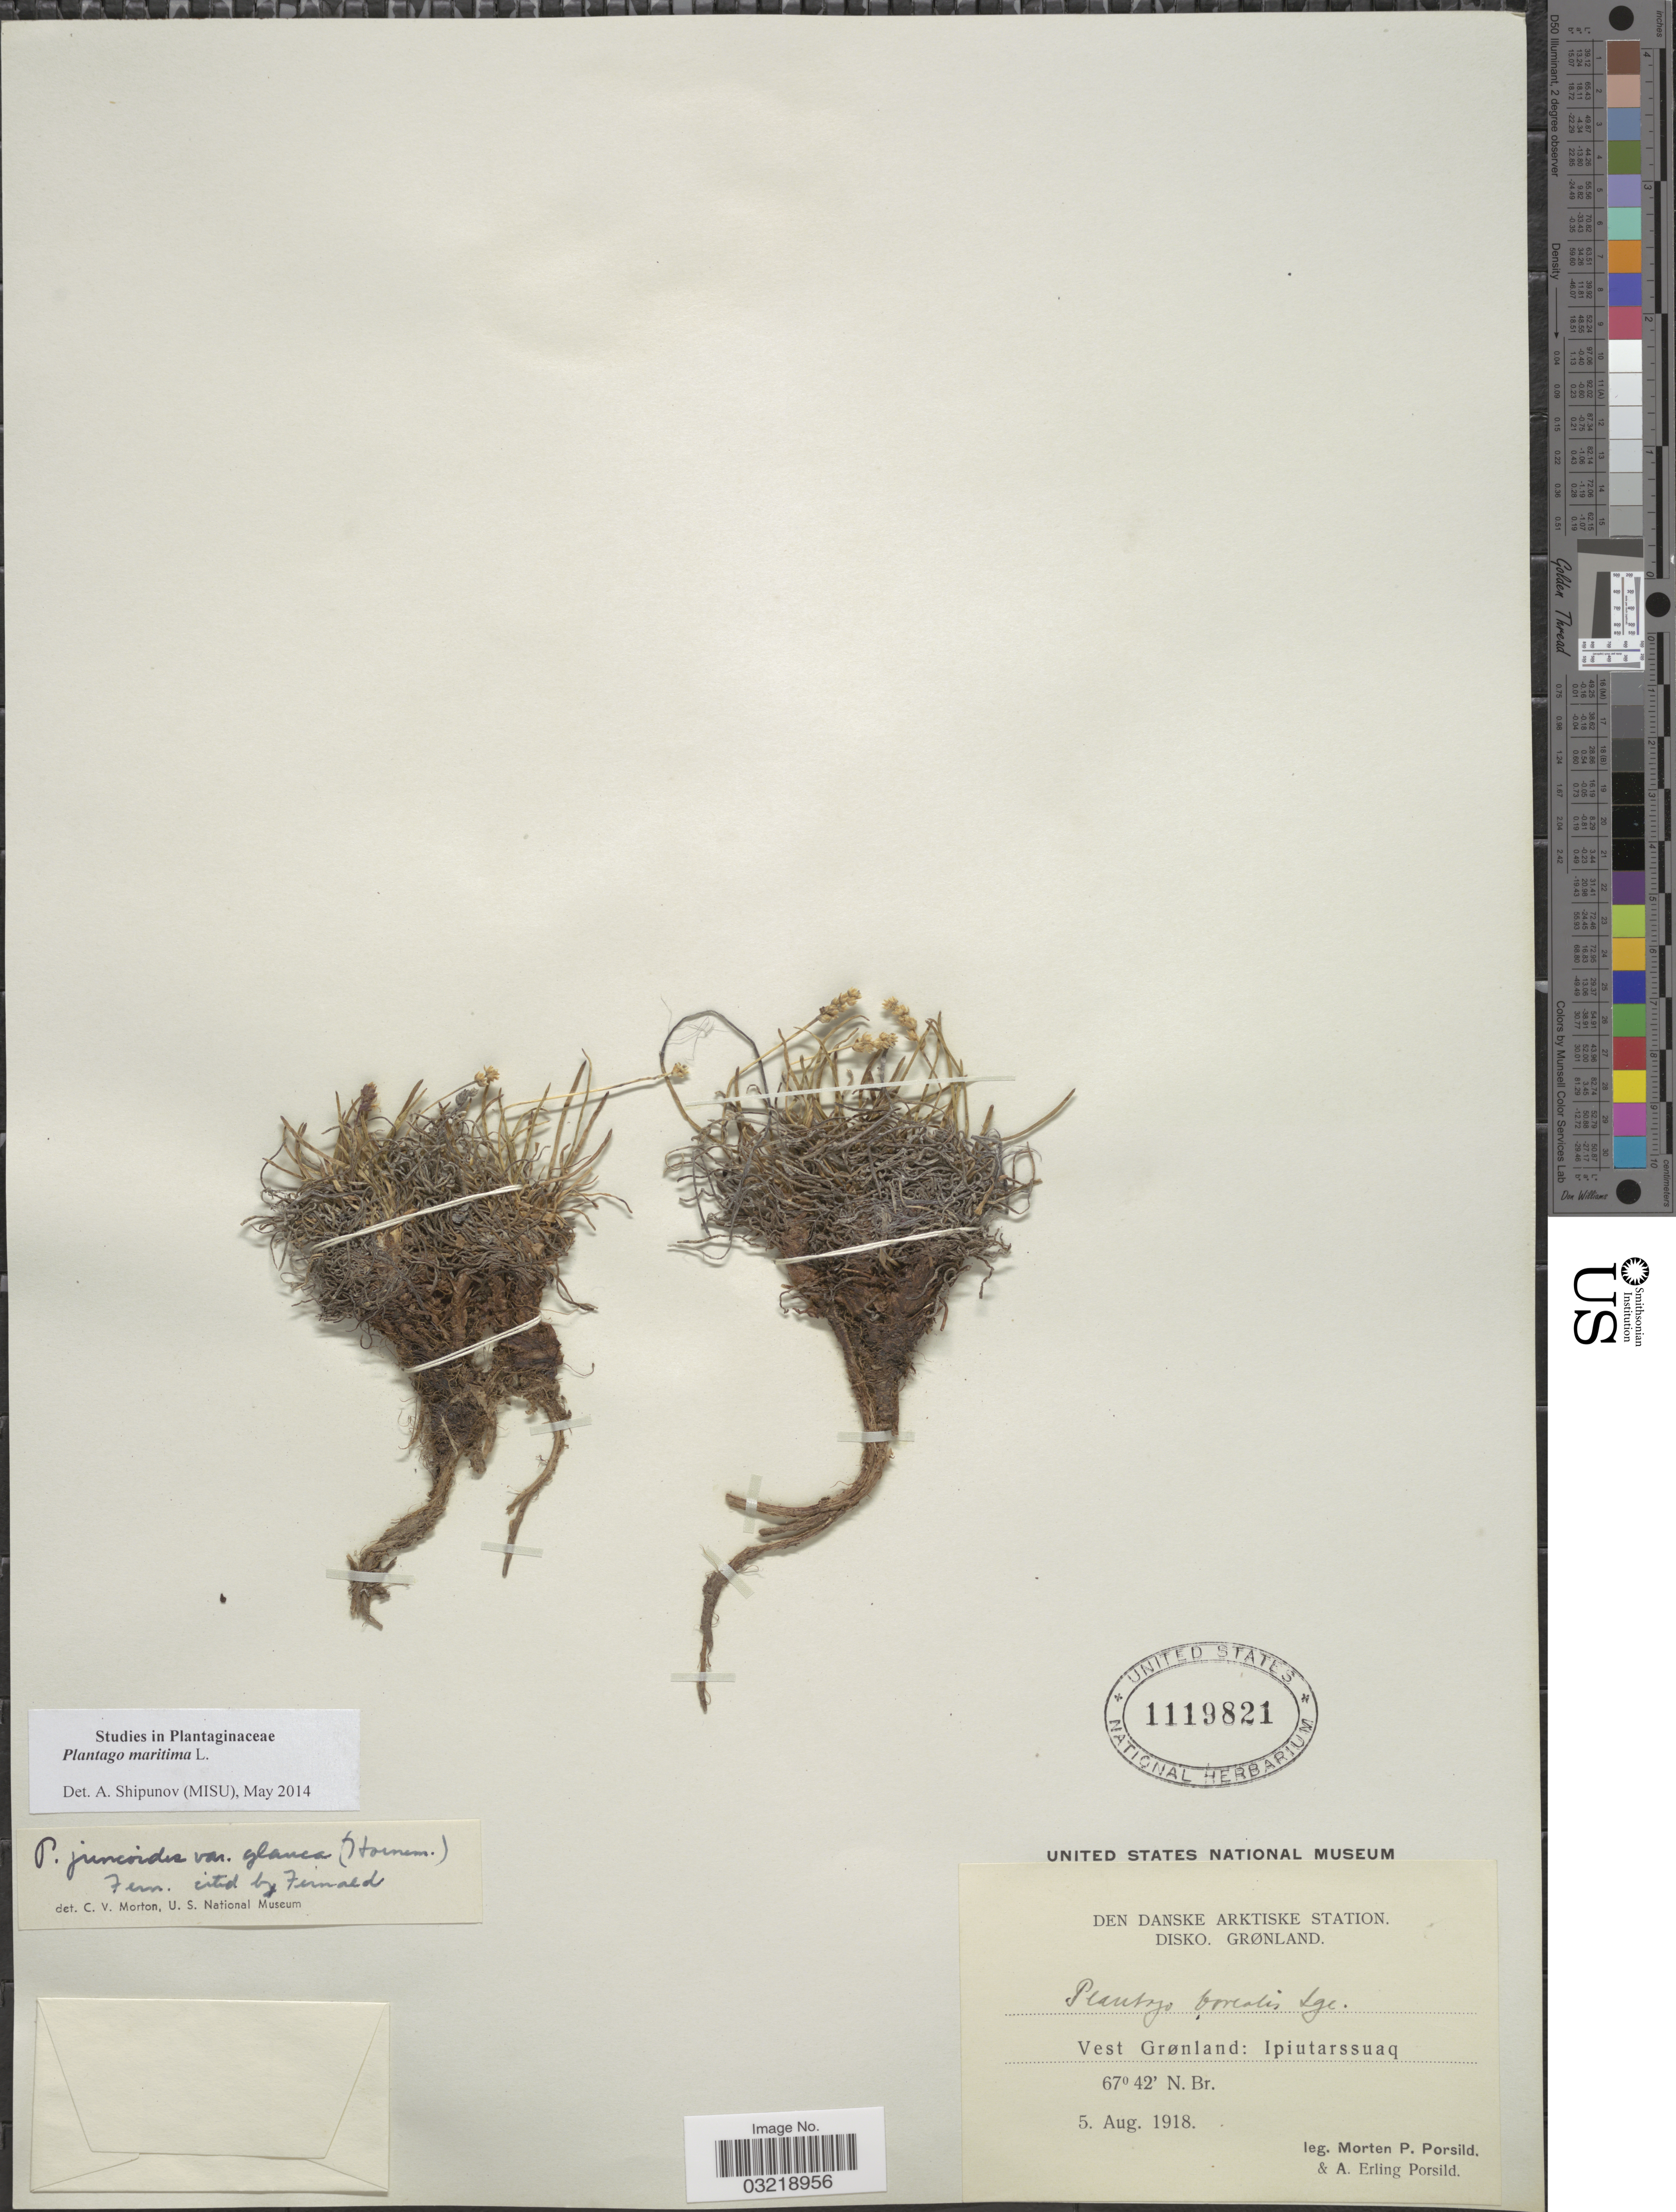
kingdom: Plantae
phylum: Tracheophyta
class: Magnoliopsida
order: Lamiales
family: Plantaginaceae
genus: Plantago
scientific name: Plantago maritima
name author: L.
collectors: M. P. Porsild & A. E. Porsild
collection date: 1918-08-05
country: Greenland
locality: Den Danske Arktiske Station. Disko. Grønland. Vest Grønland: Ipiutarssuaq.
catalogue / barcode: US 1119821